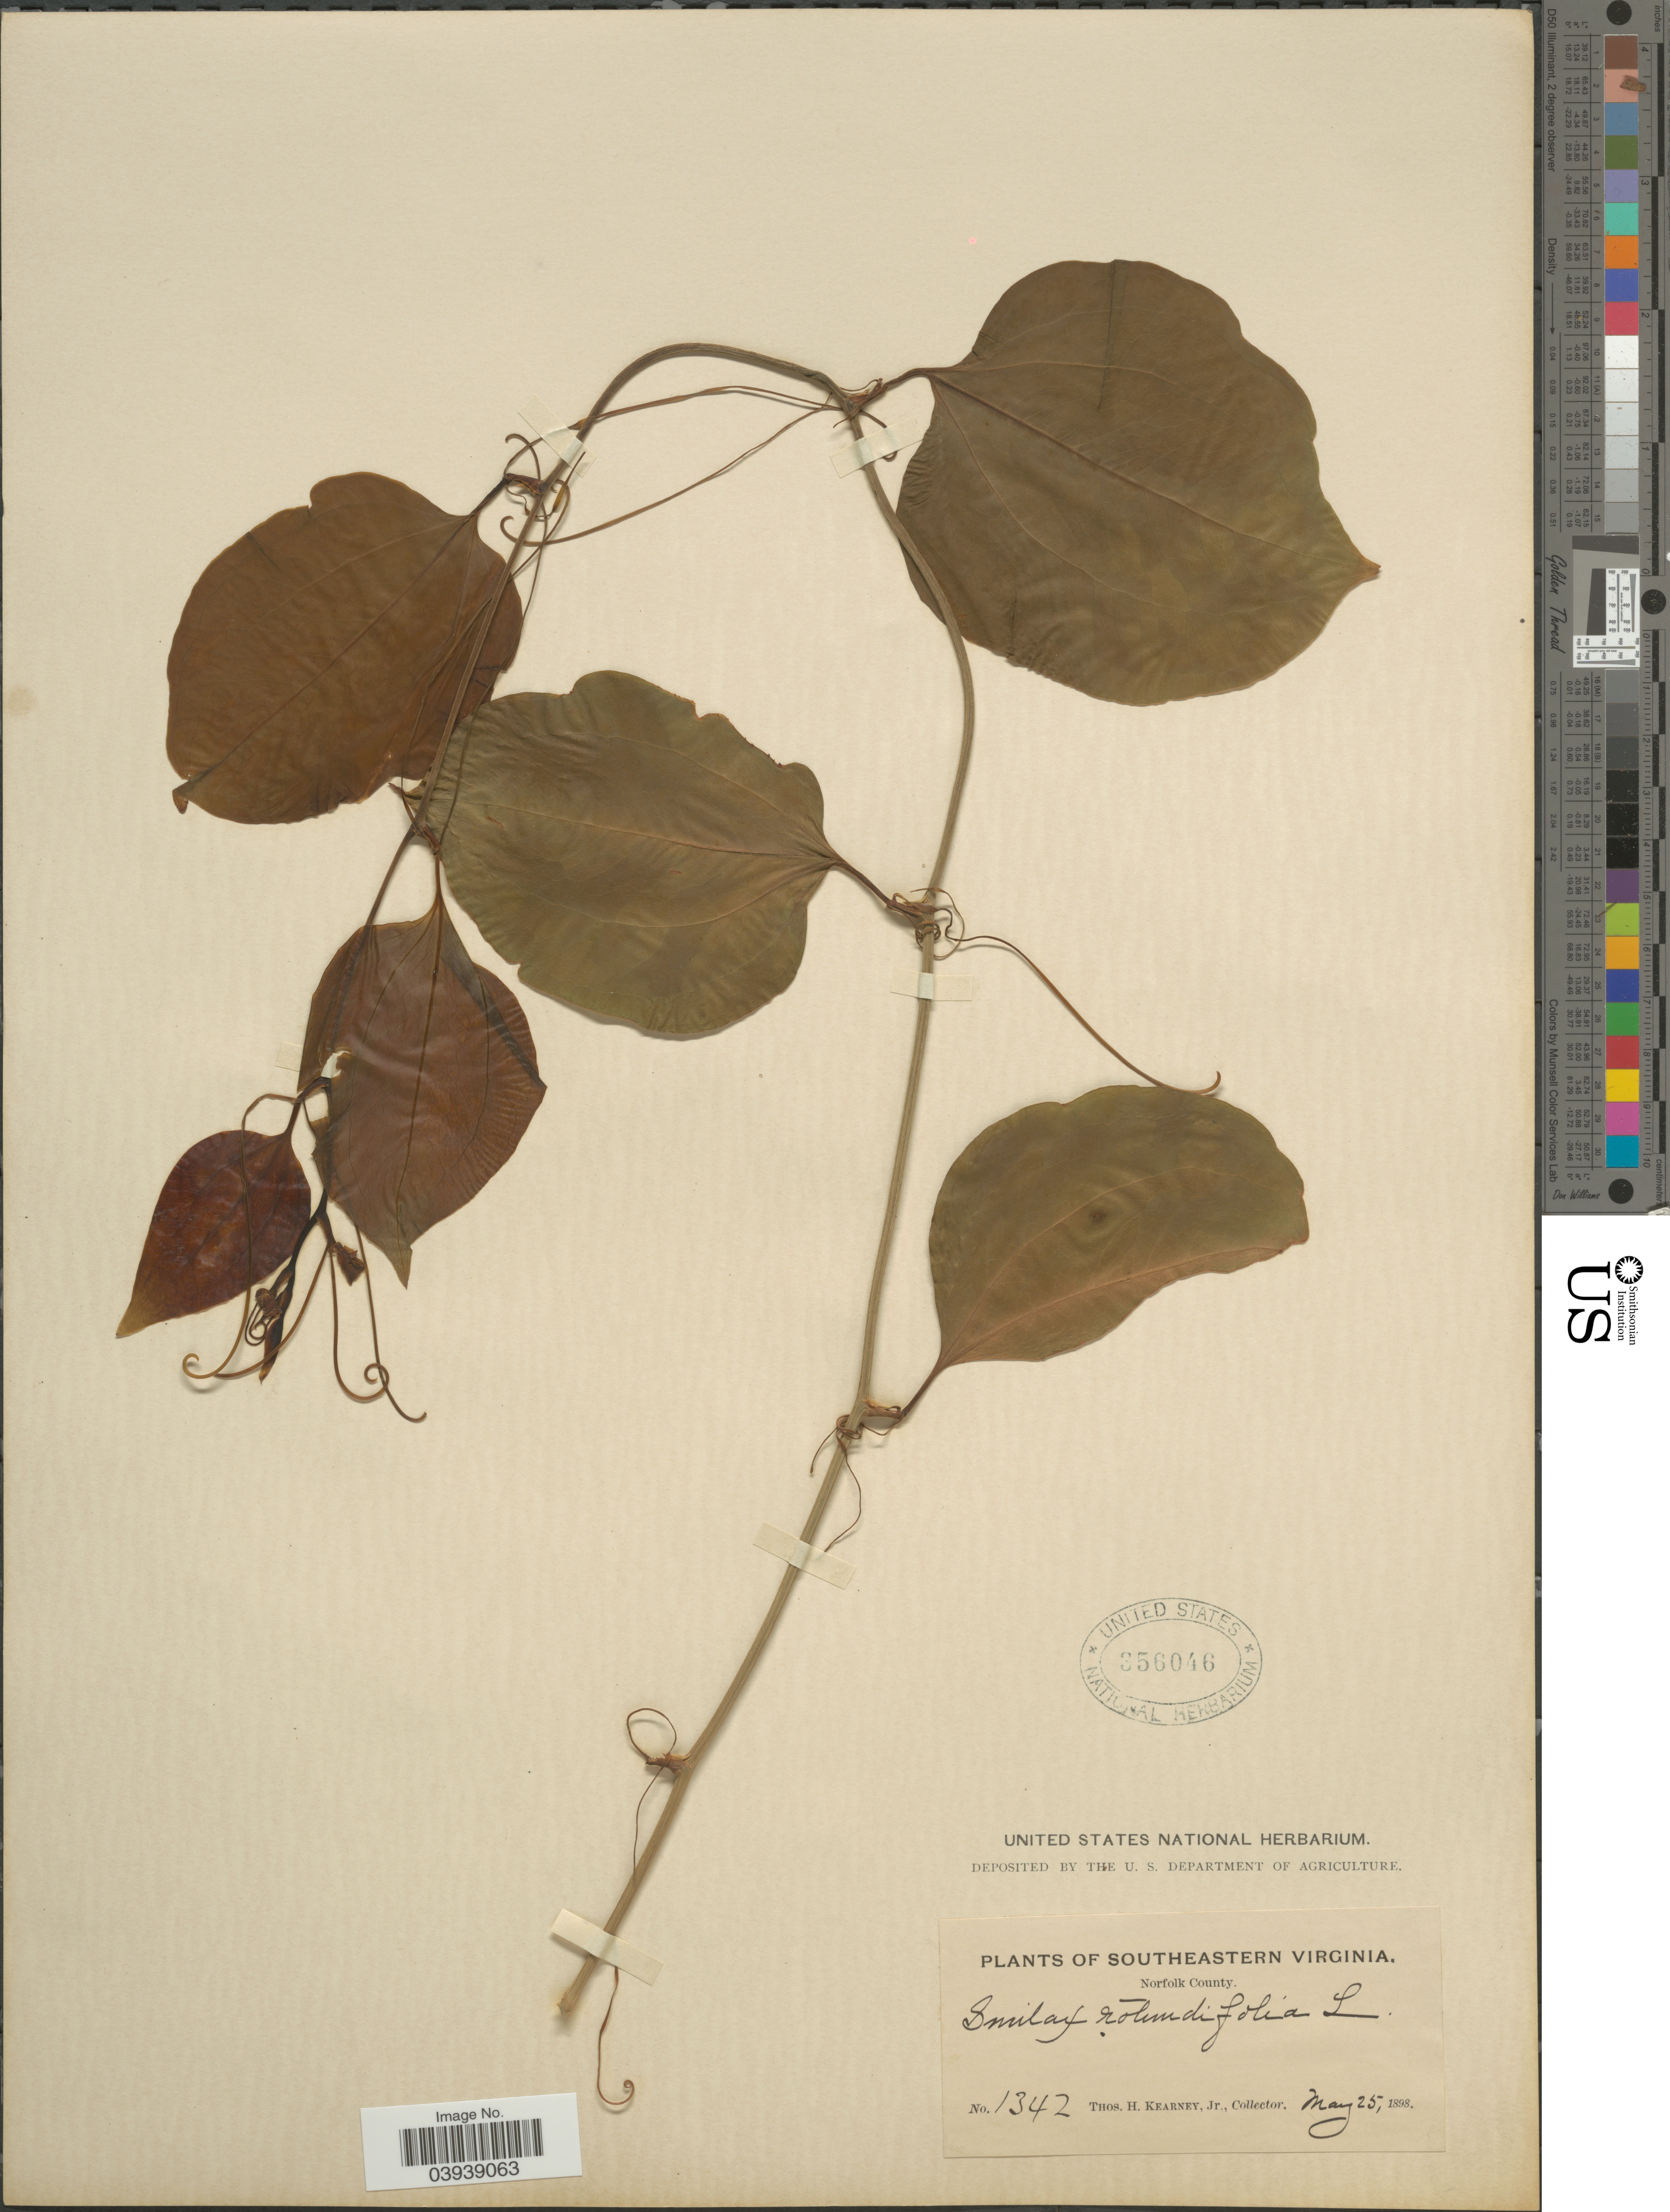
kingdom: Plantae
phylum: Tracheophyta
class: Liliopsida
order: Liliales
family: Smilacaceae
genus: Smilax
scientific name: Smilax rotundifolia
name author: L.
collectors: T. H. Kearney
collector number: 1342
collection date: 1898-05-25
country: United States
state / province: Virginia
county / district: City of Norfolk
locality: Southeastern Virginia. Norfolk County.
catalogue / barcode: US 356046